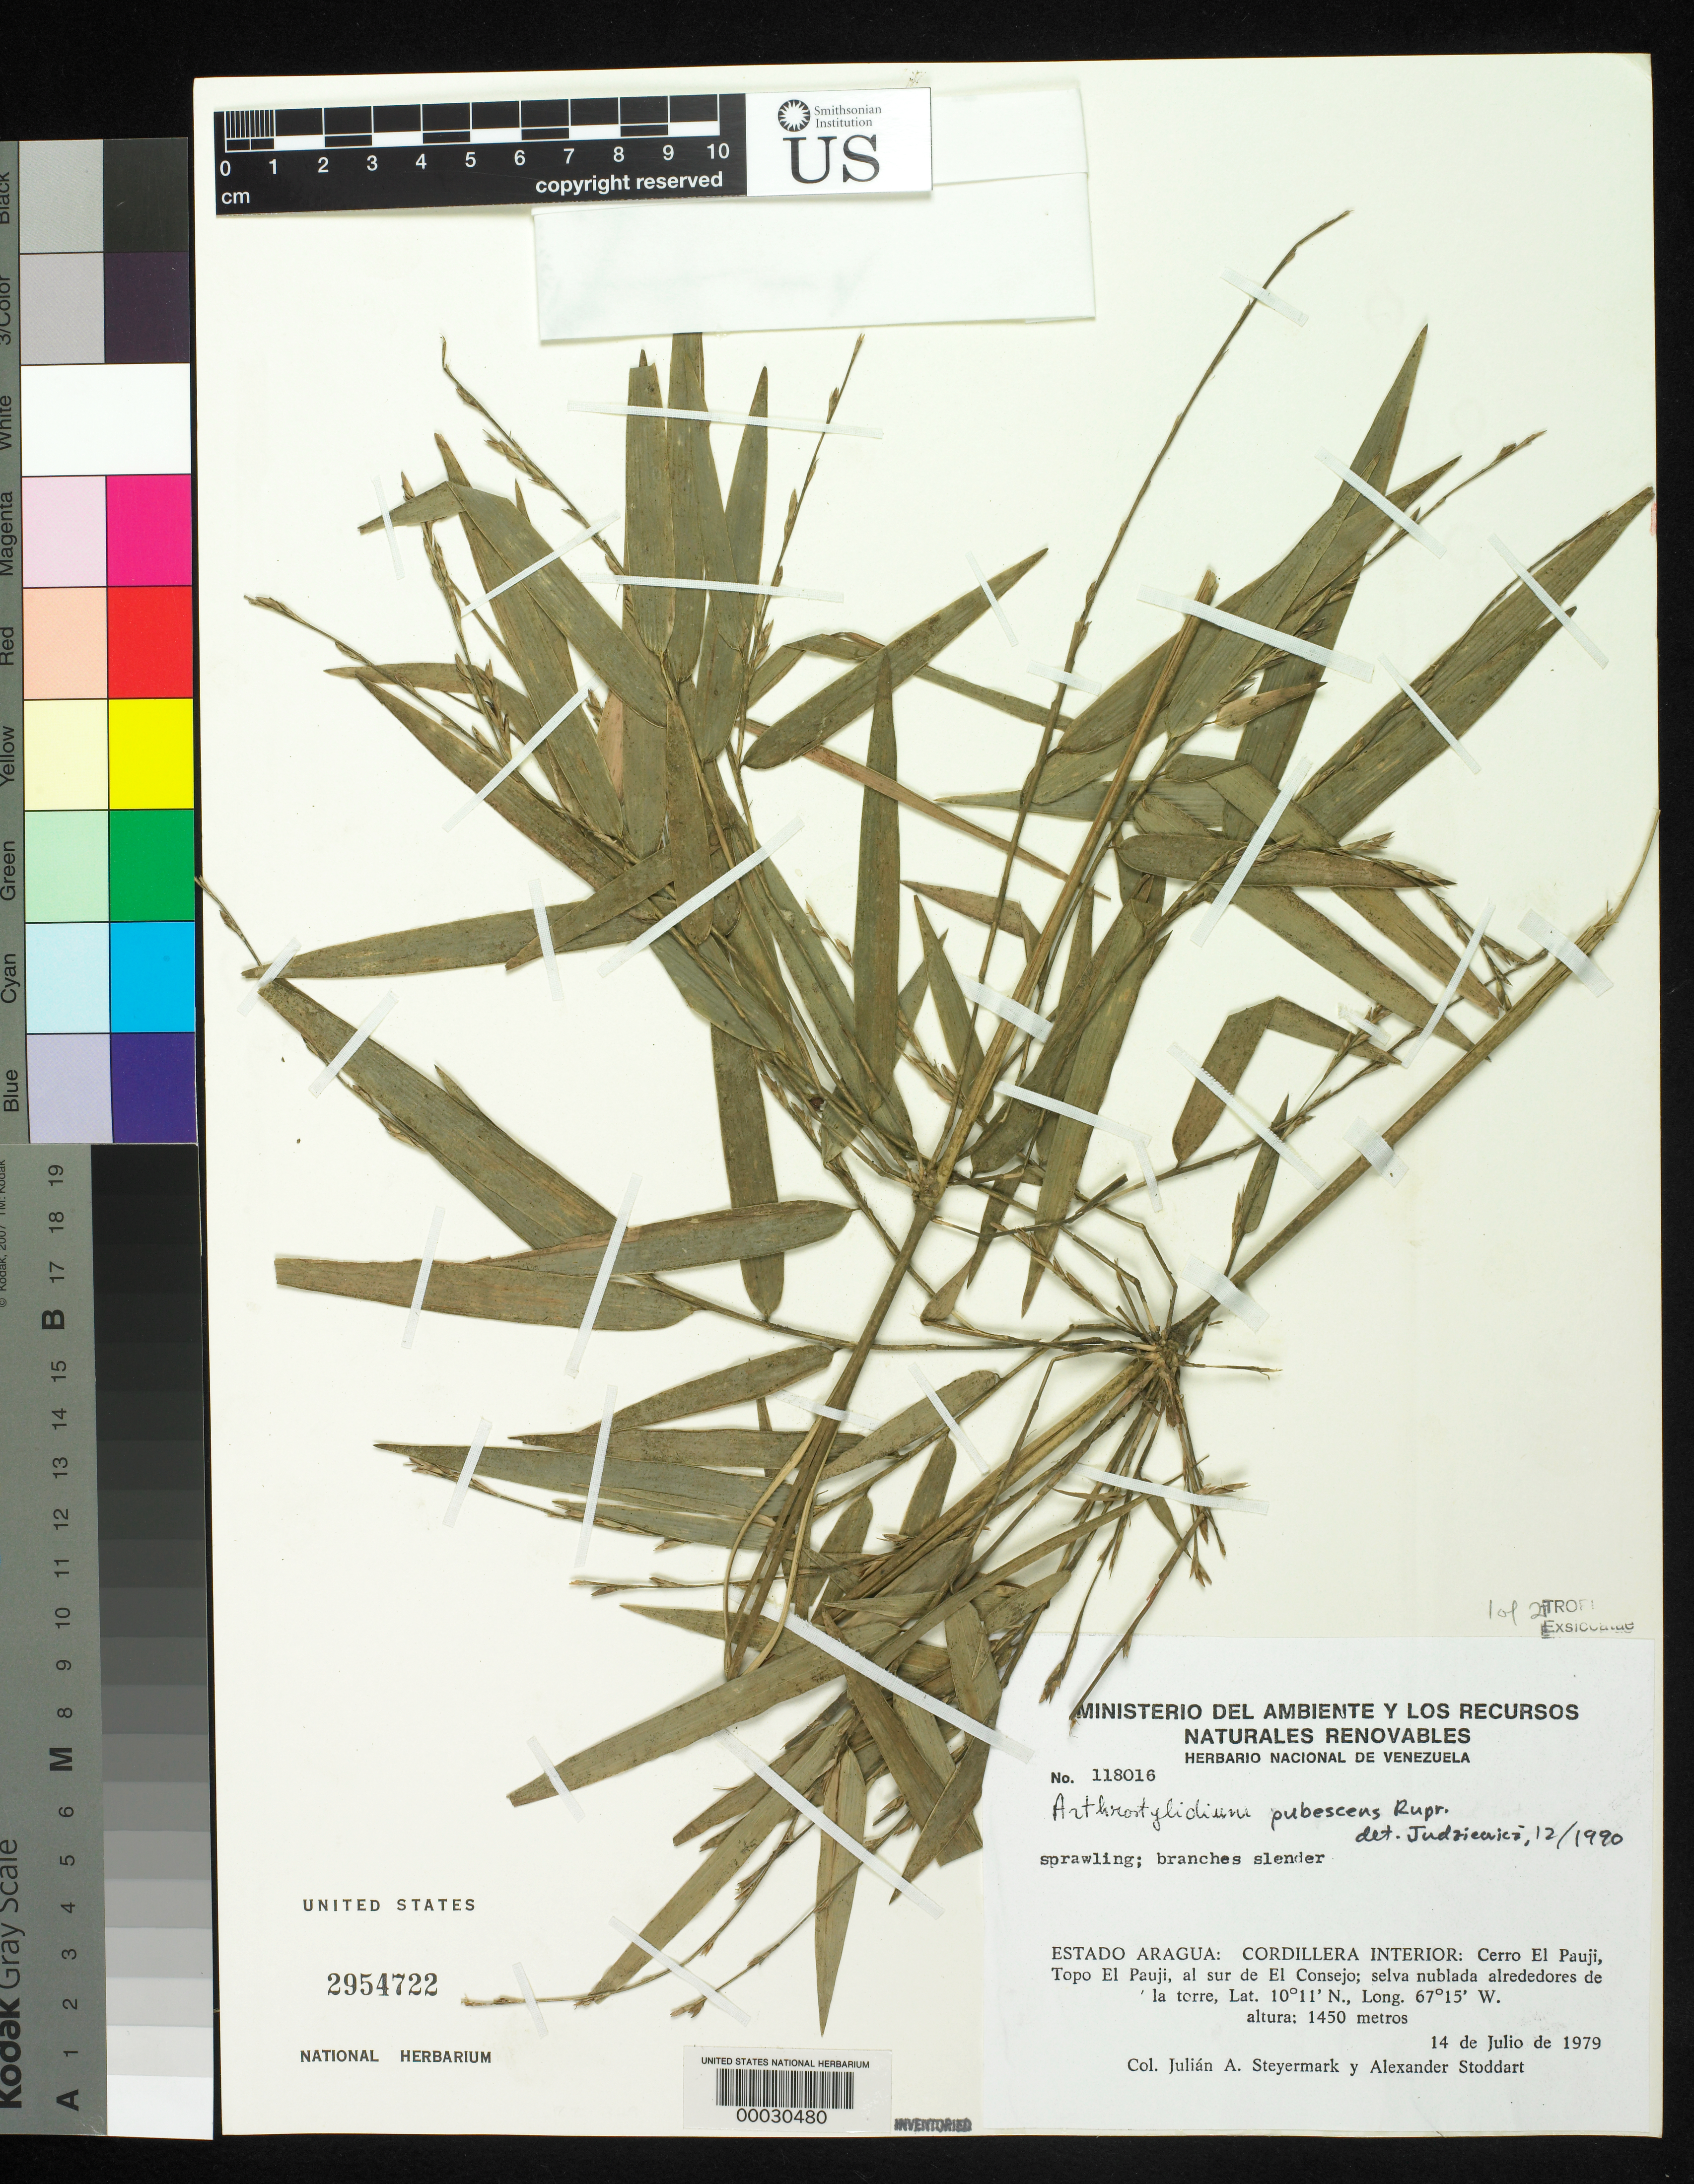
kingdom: Plantae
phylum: Tracheophyta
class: Liliopsida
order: Poales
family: Poaceae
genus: Arthrostylidium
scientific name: Arthrostylidium pubescens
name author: Rupr.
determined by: Judziewicz, E. J.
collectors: J. Steyermark & A. Stoddart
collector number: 118016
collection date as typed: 14 Jul 1979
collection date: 1979-07-14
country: Venezuela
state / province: Aragua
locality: Cordillera interior; cerro el pauji, topo el pauji, al sur de el consejo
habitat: Selva nublada alreddores de la torre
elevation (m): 1450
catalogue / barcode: US 2954722